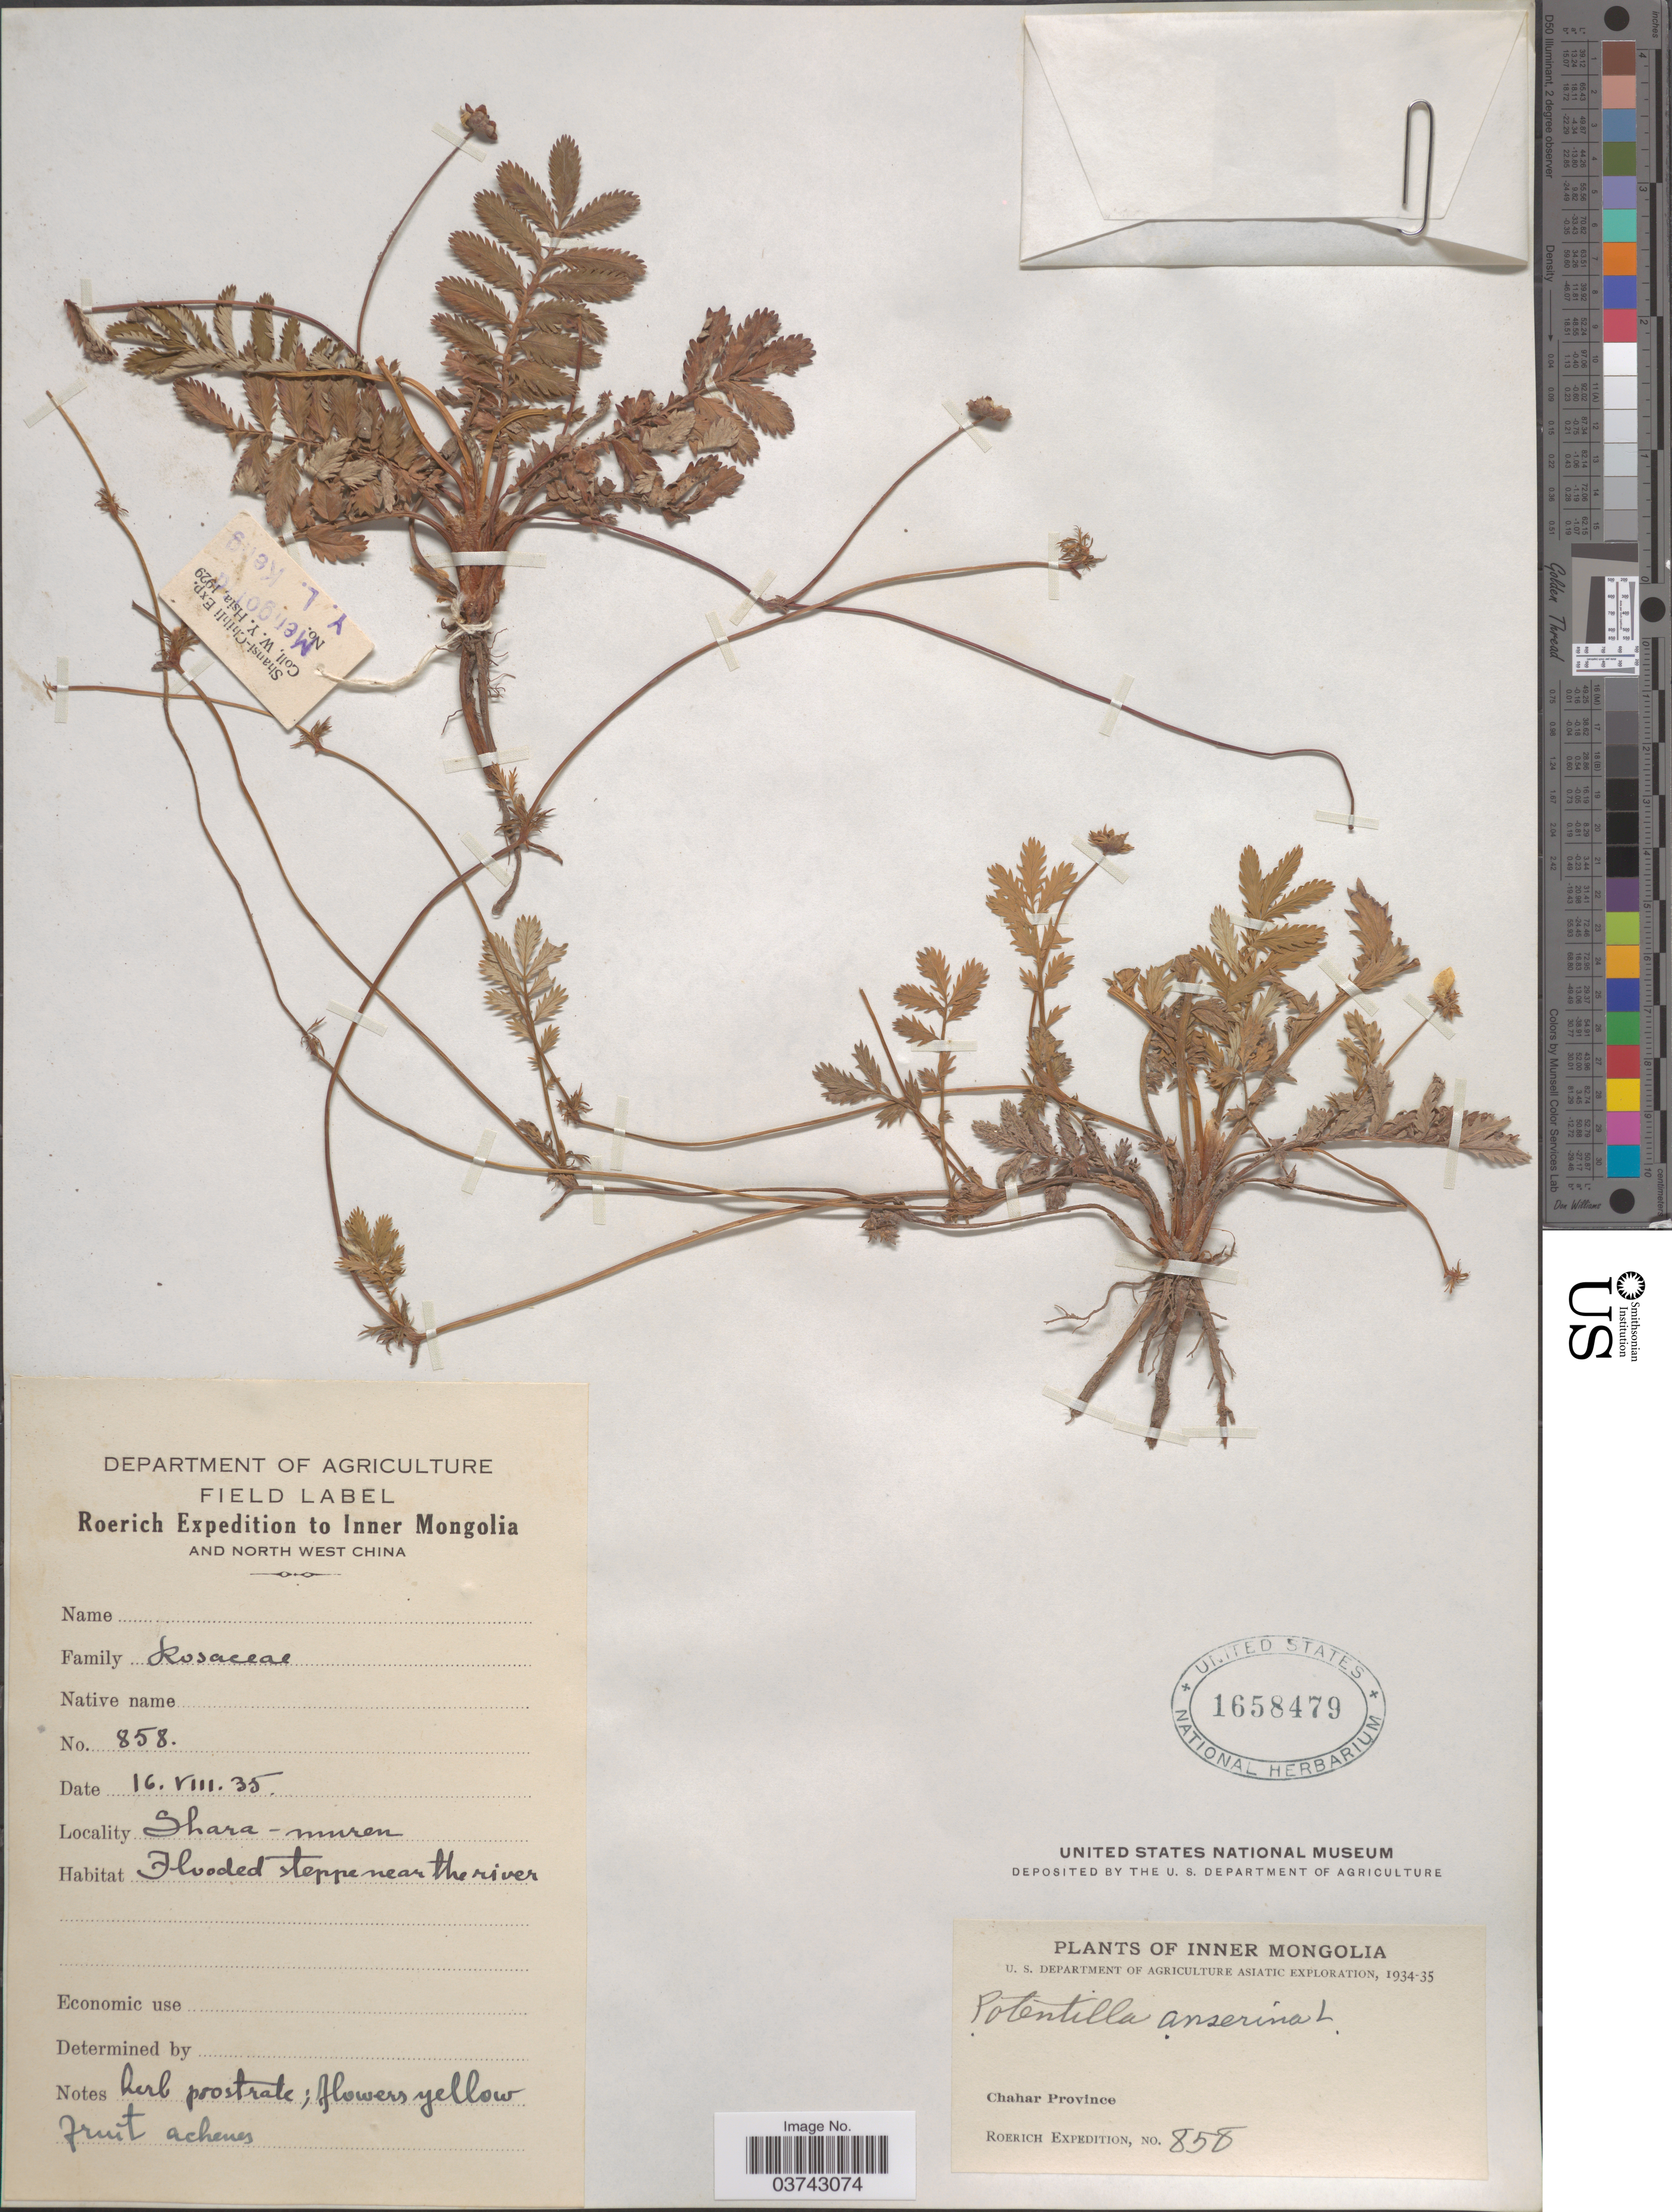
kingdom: Plantae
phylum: Tracheophyta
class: Magnoliopsida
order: Rosales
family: Rosaceae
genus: Argentina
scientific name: Argentina anserina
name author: (L.) Rydb.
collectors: Roerich Expedition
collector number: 858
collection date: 1935-08-16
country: China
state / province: Nei Monggol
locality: Inner Mongolia and North West China. Shara-muren. Chahar Province.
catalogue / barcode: US 1658479